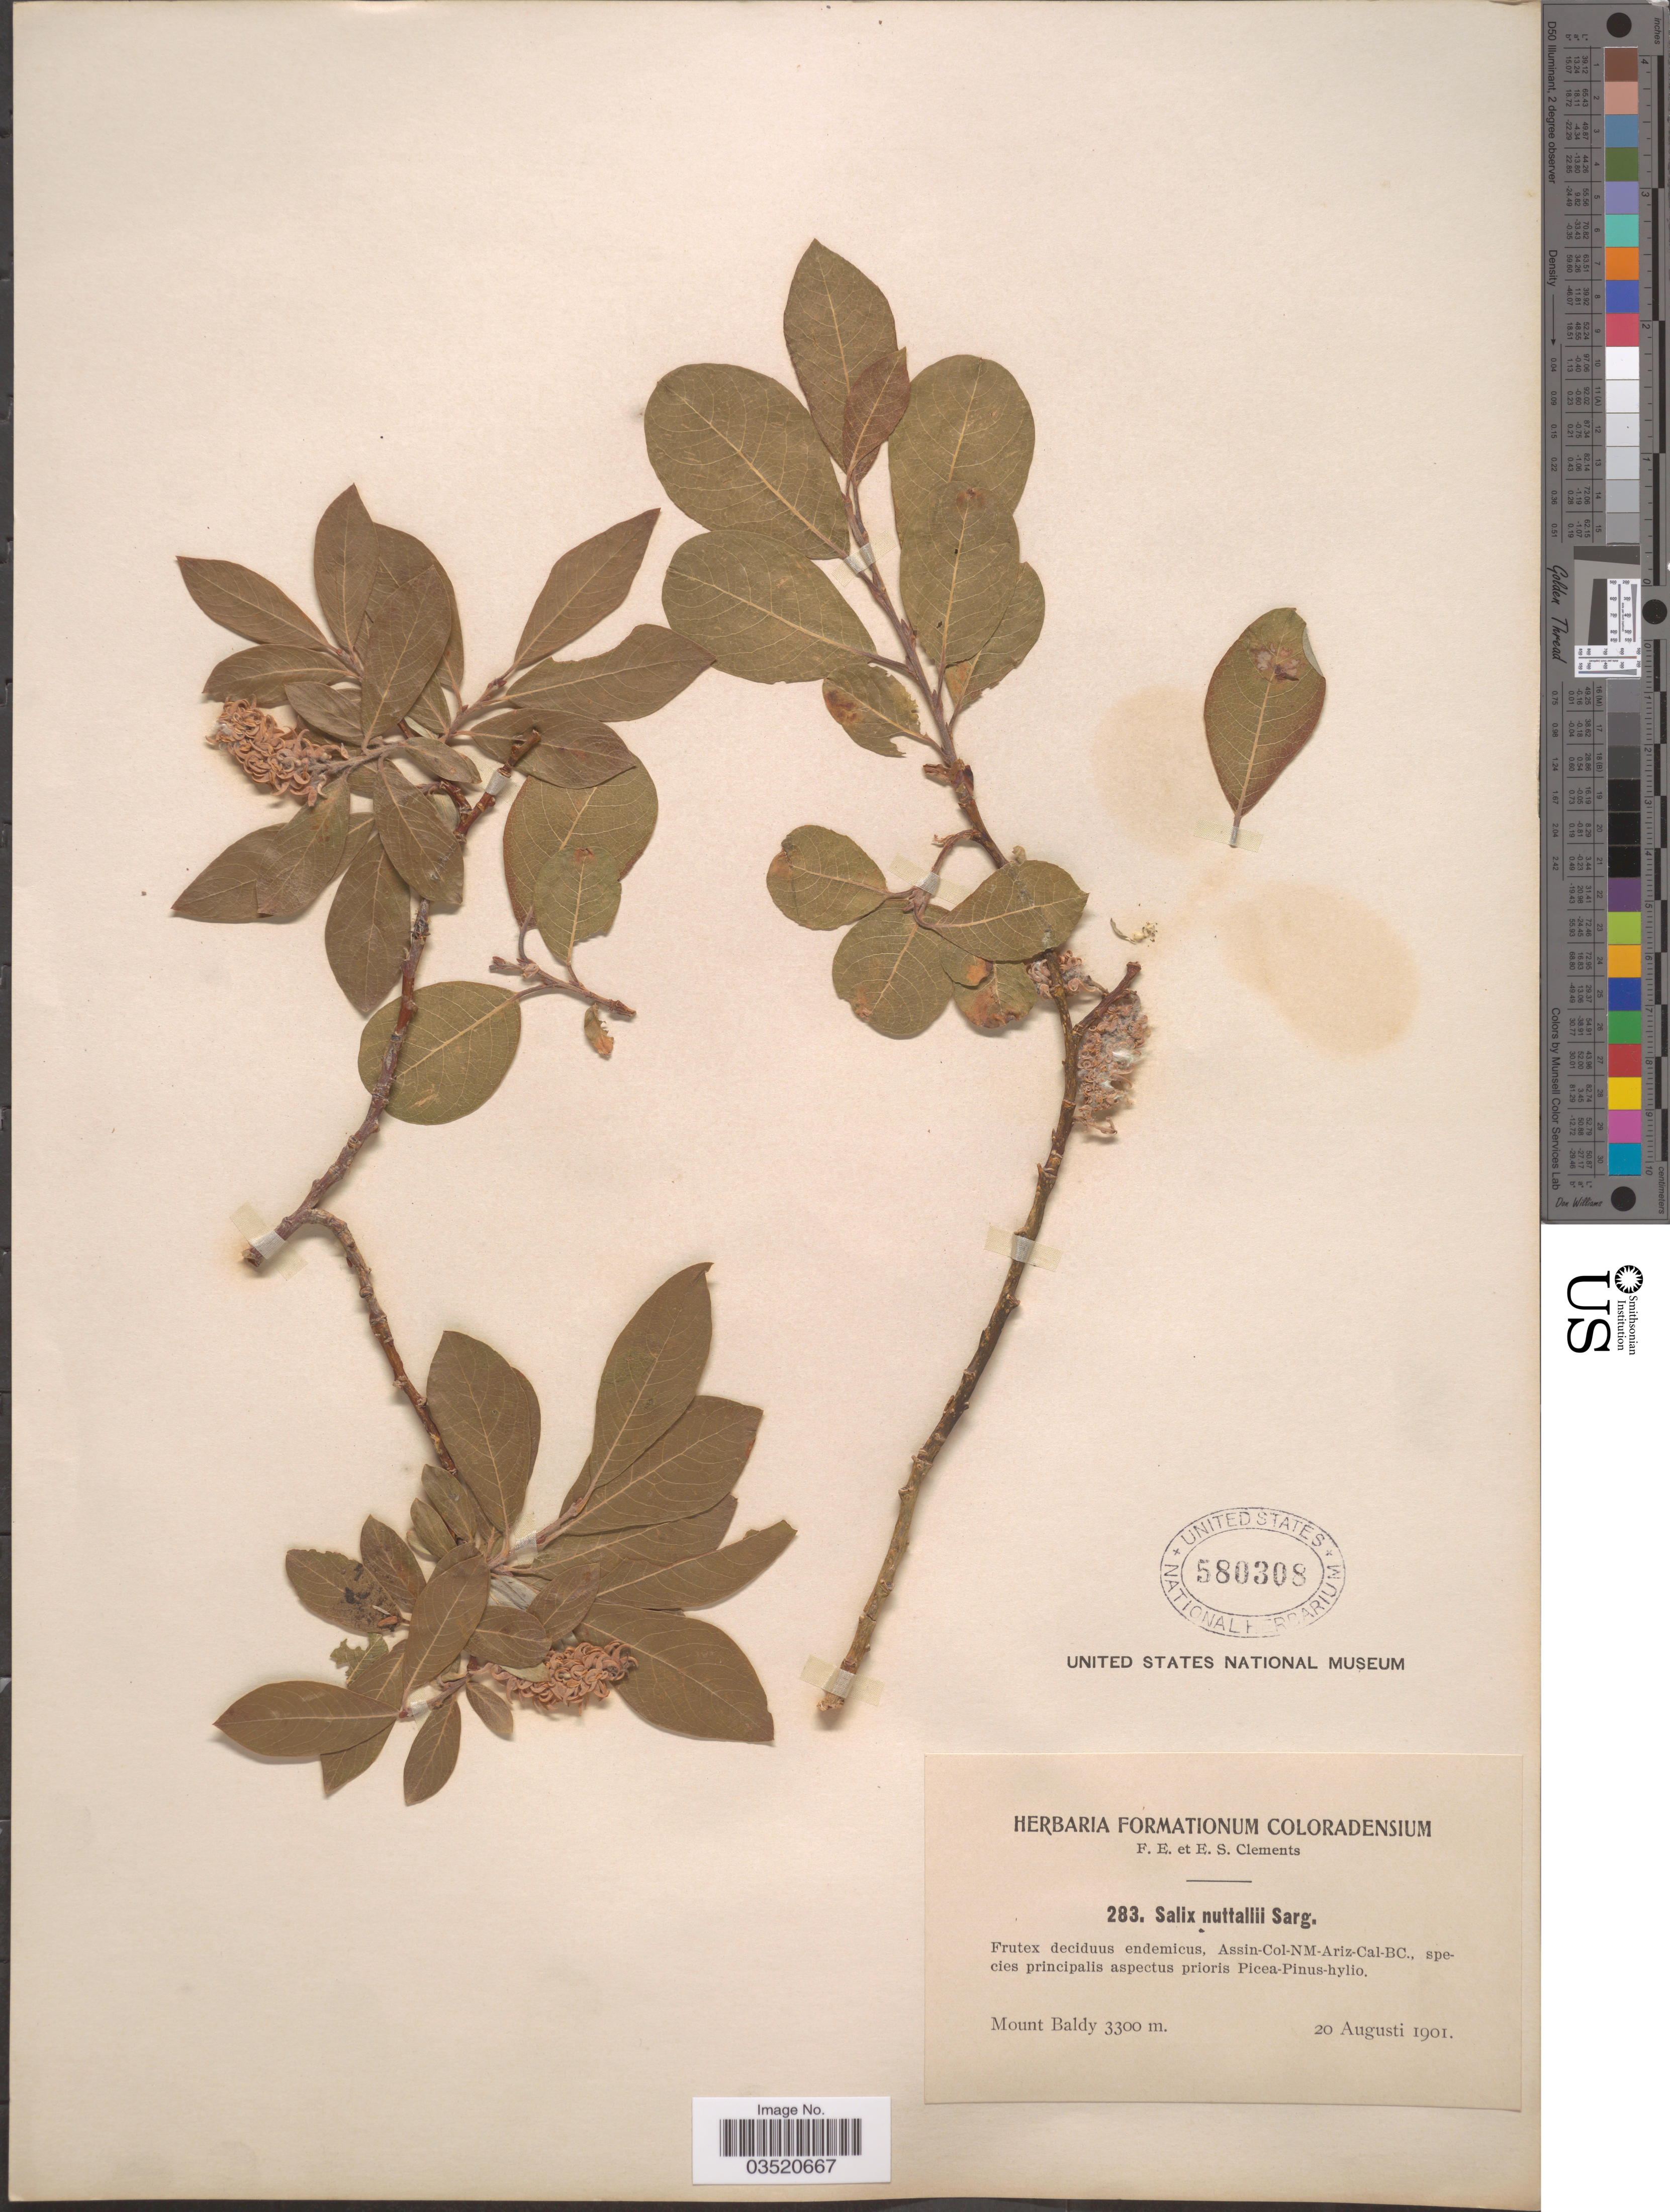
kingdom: Plantae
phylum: Tracheophyta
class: Magnoliopsida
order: Malpighiales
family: Salicaceae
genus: Salix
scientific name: Salix scouleriana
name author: Barratt ex Hook.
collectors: F. E. Clements & E. S. Clements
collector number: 283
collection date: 1901-08-20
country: United States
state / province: Colorado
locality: Mount Baldy.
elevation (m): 3300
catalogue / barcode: US 580308